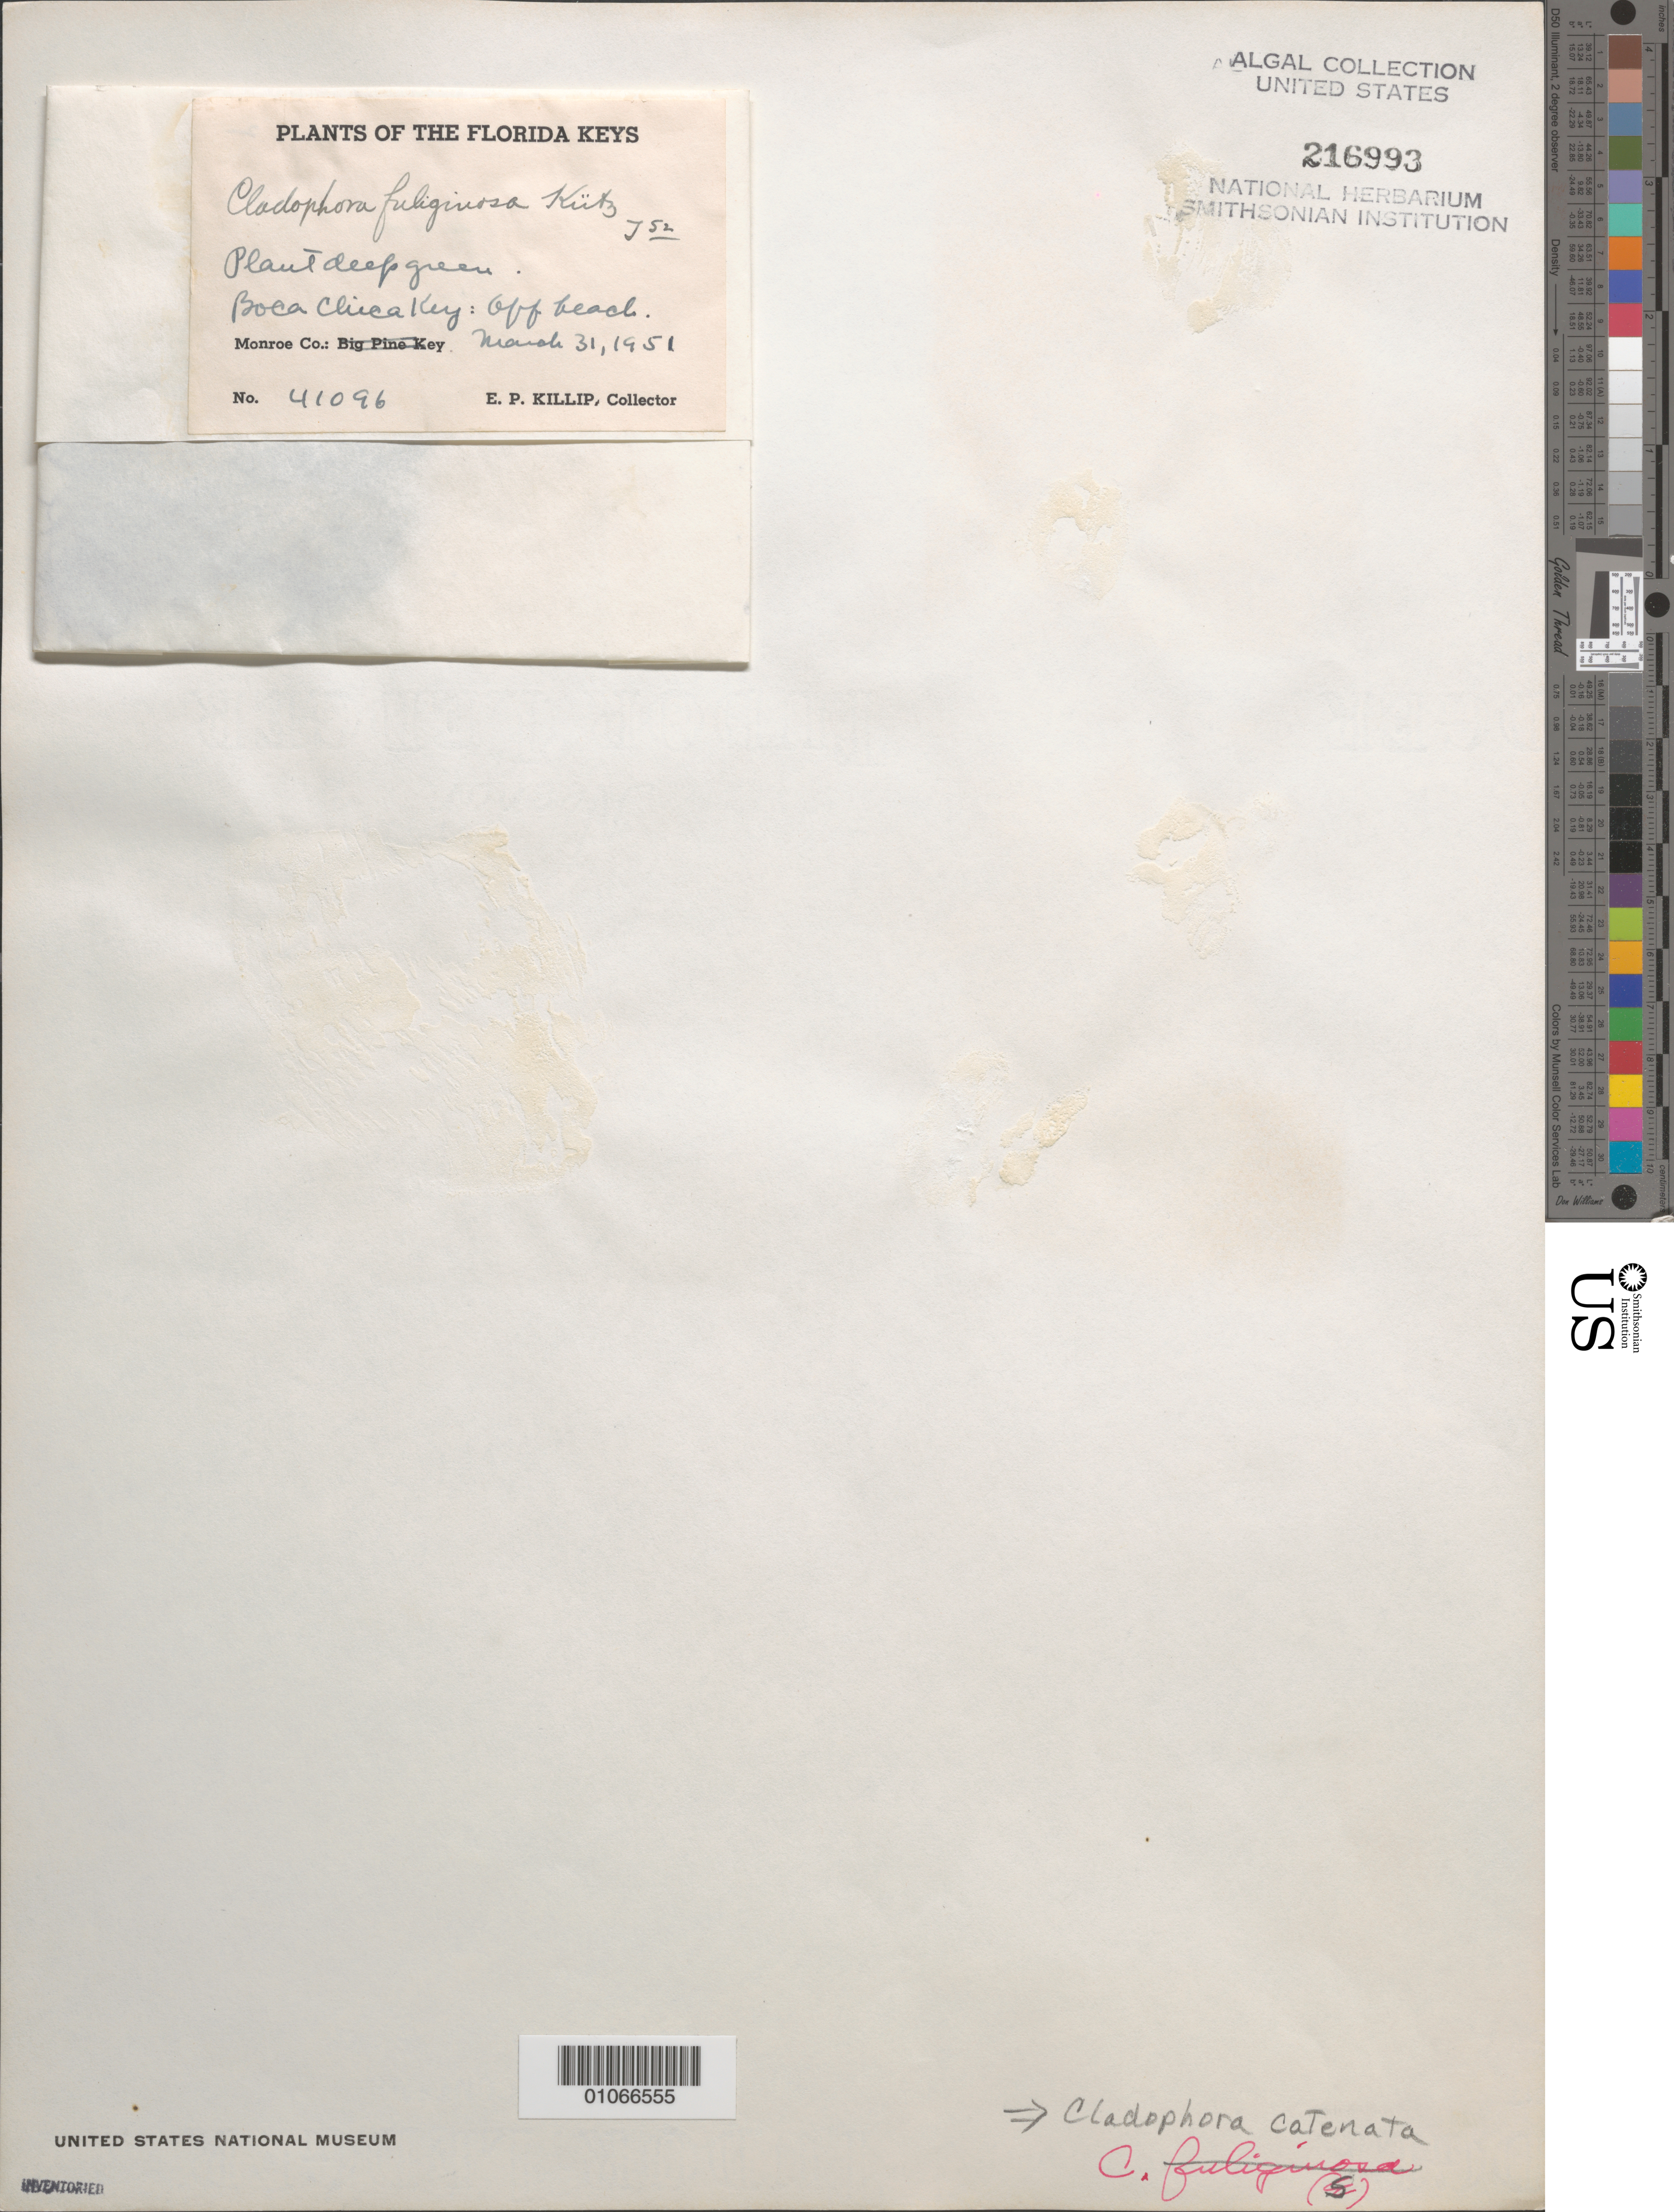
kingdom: Plantae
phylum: Chlorophyta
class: Ulvophyceae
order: Cladophorales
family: Cladophoraceae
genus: Cladophora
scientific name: Cladophora catenata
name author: (L.) Kütz.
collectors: E. P. Killip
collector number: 41096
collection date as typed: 31 Mar 1951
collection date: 1951-03-31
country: United States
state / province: Florida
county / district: Monroe County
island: Boca Chica Key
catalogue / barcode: US 216993